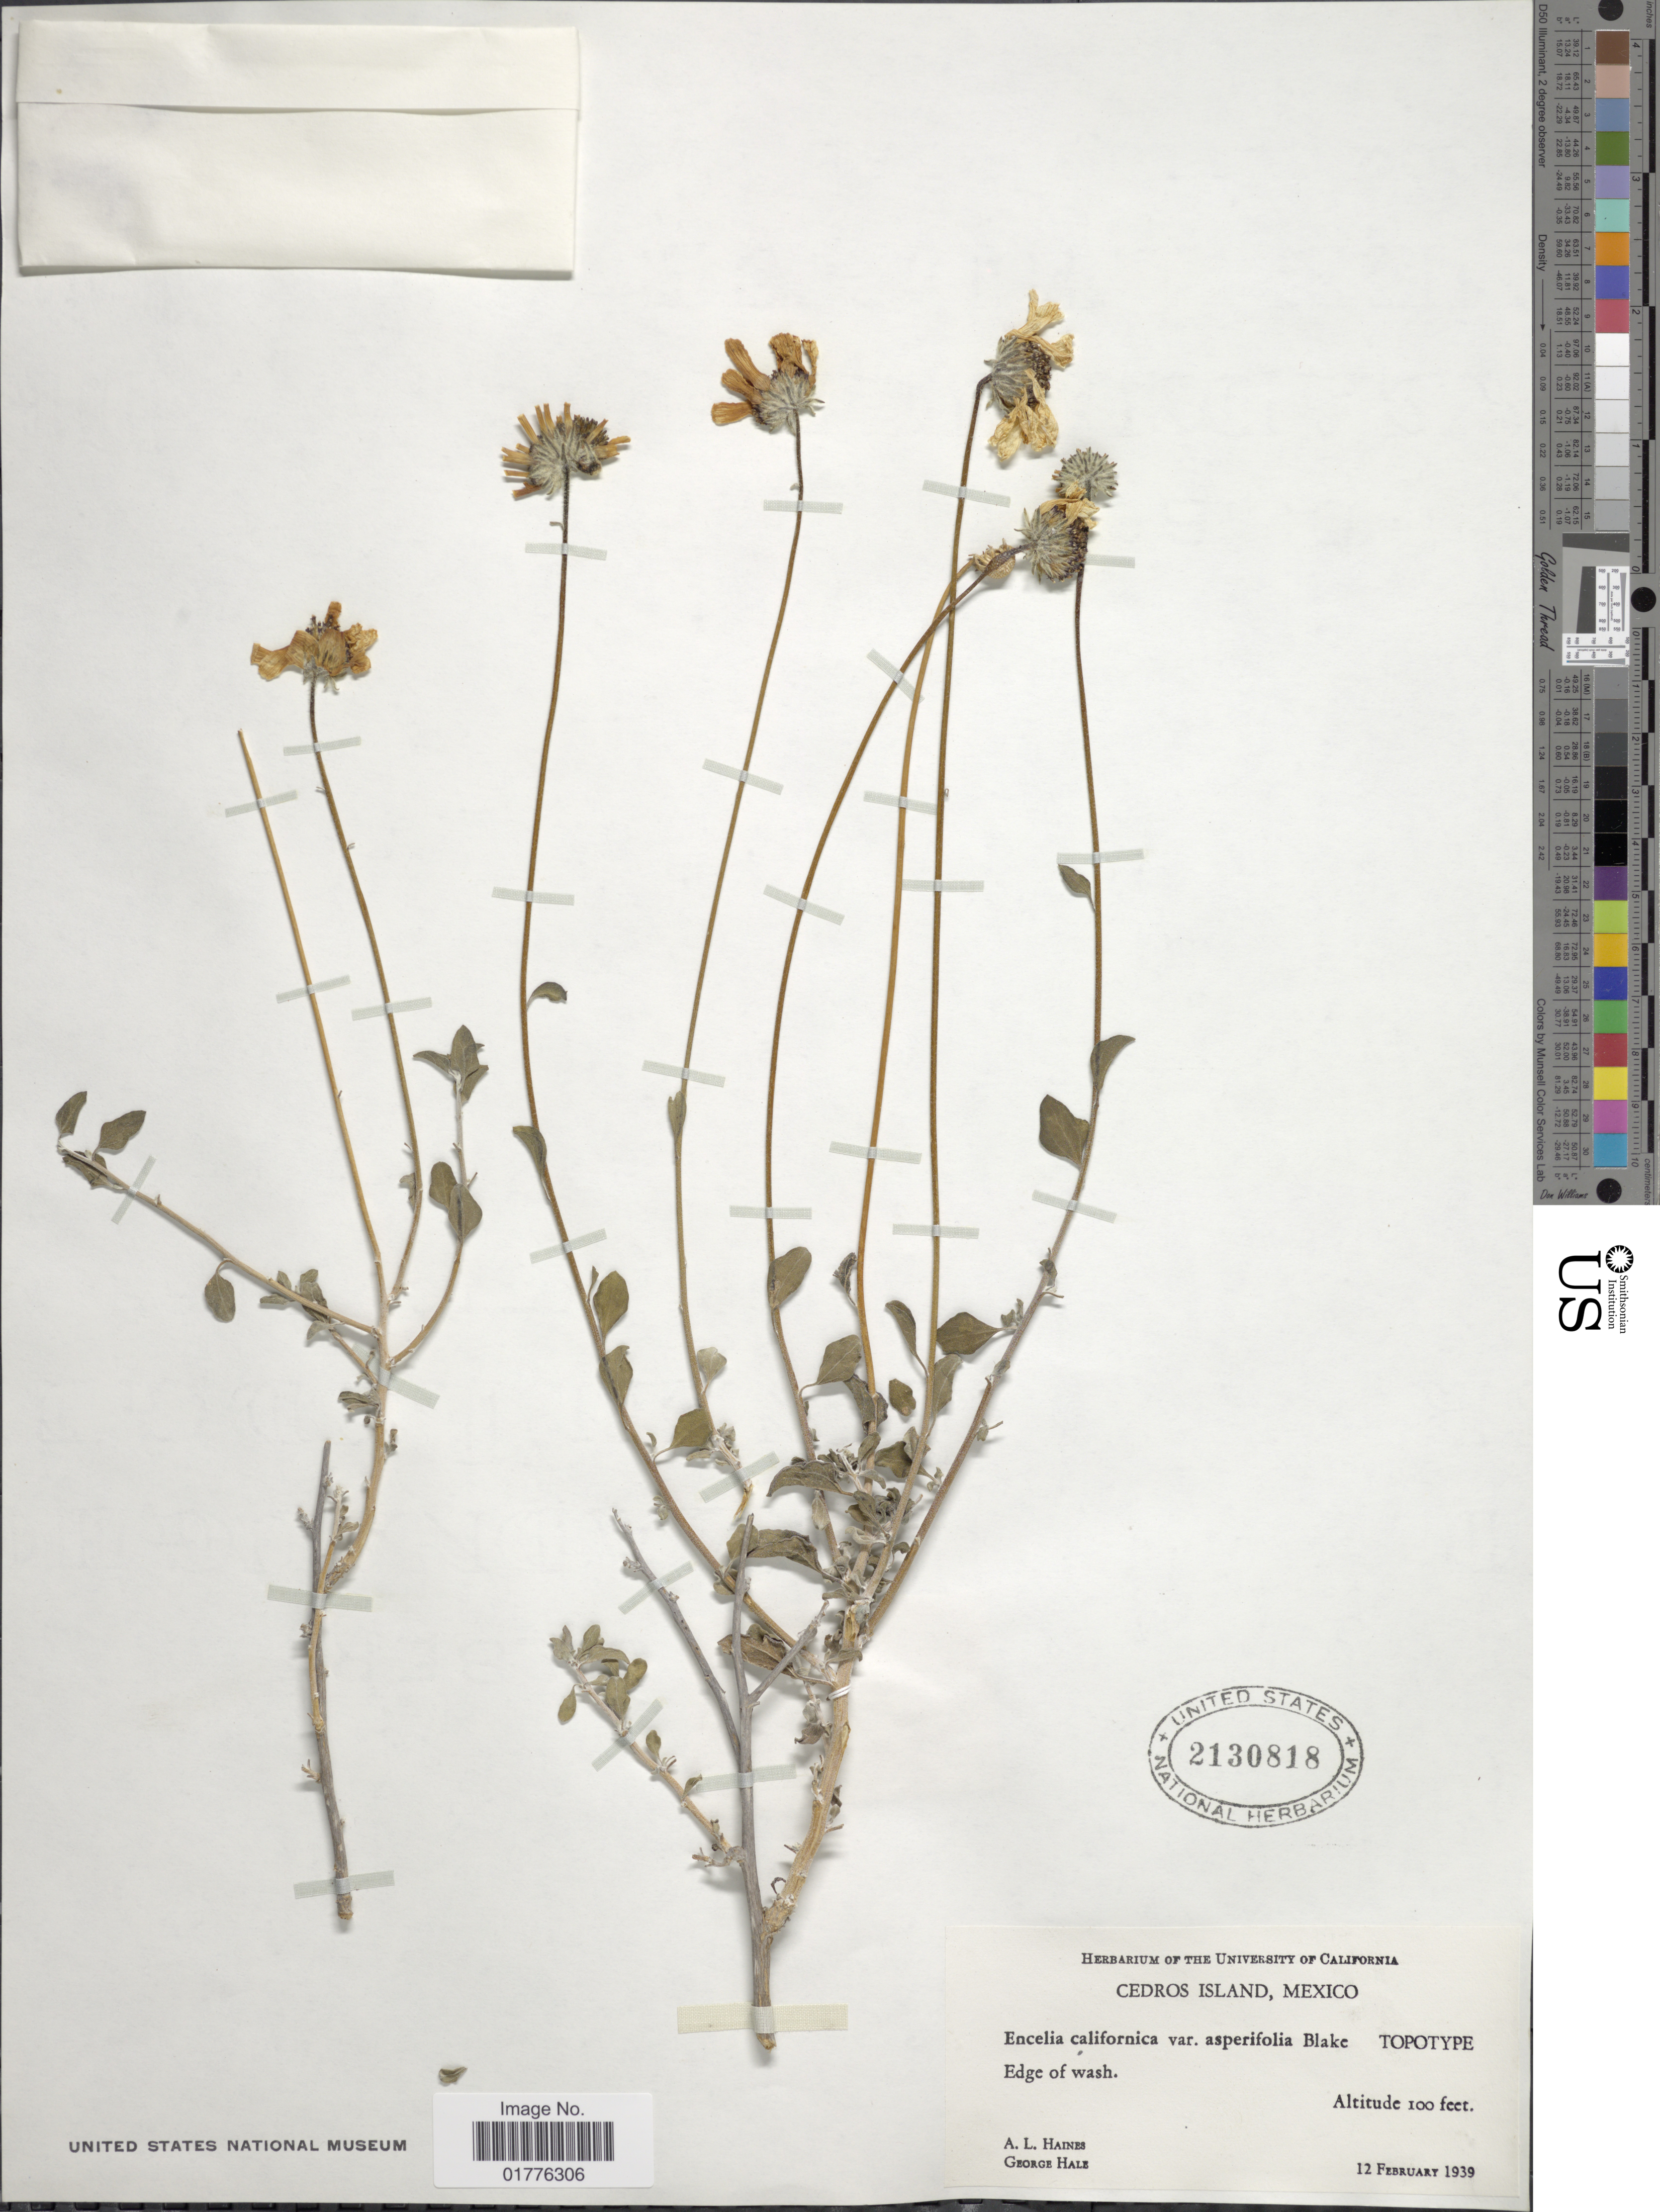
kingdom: Plantae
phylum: Tracheophyta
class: Magnoliopsida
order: Asterales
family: Asteraceae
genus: Encelia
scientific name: Encelia californica var. asperifolia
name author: S.F. Blake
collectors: A. L. Haines & G. Hale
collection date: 1939-02-12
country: Mexico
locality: Cedros Island, Edge of wash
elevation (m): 30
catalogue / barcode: US 2130818